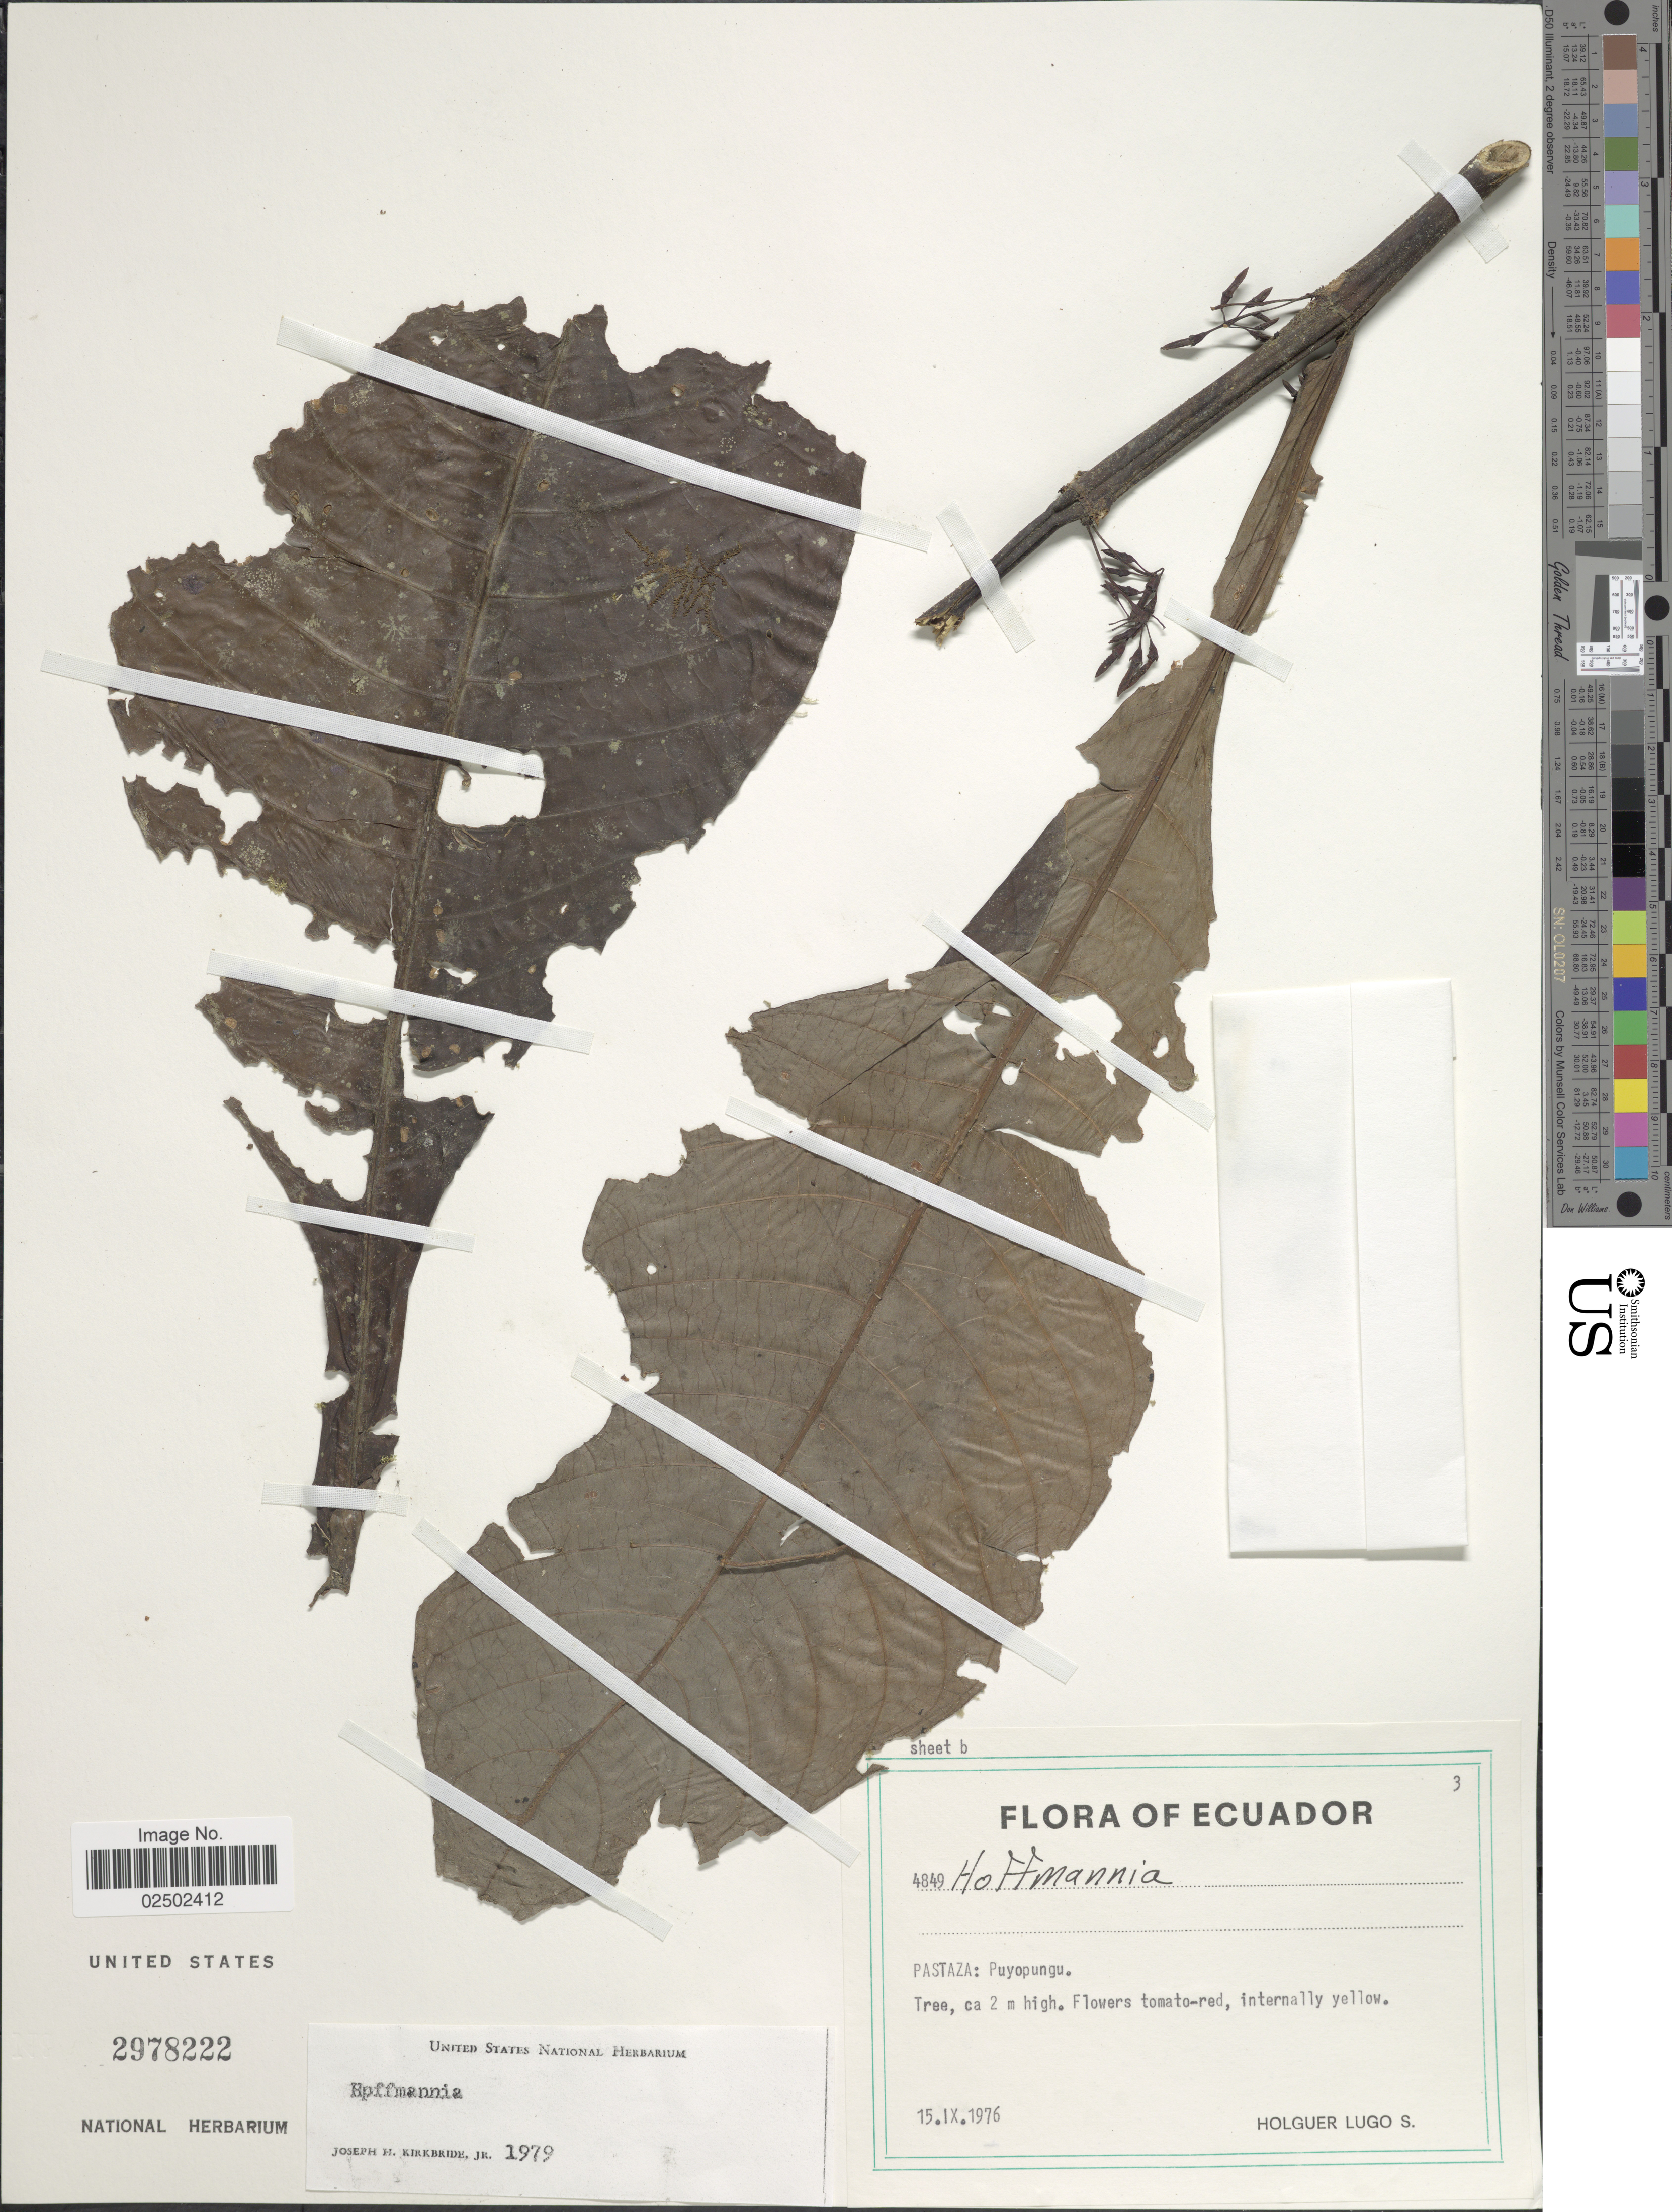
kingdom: Plantae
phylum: Tracheophyta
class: Magnoliopsida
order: Gentianales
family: Rubiaceae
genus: Hoffmannia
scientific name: Hoffmannia sp.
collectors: H. Lugo S.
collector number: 4849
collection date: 1976-09-15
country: Ecuador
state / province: Pastaza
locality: Puyopungu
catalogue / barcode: US 2978222